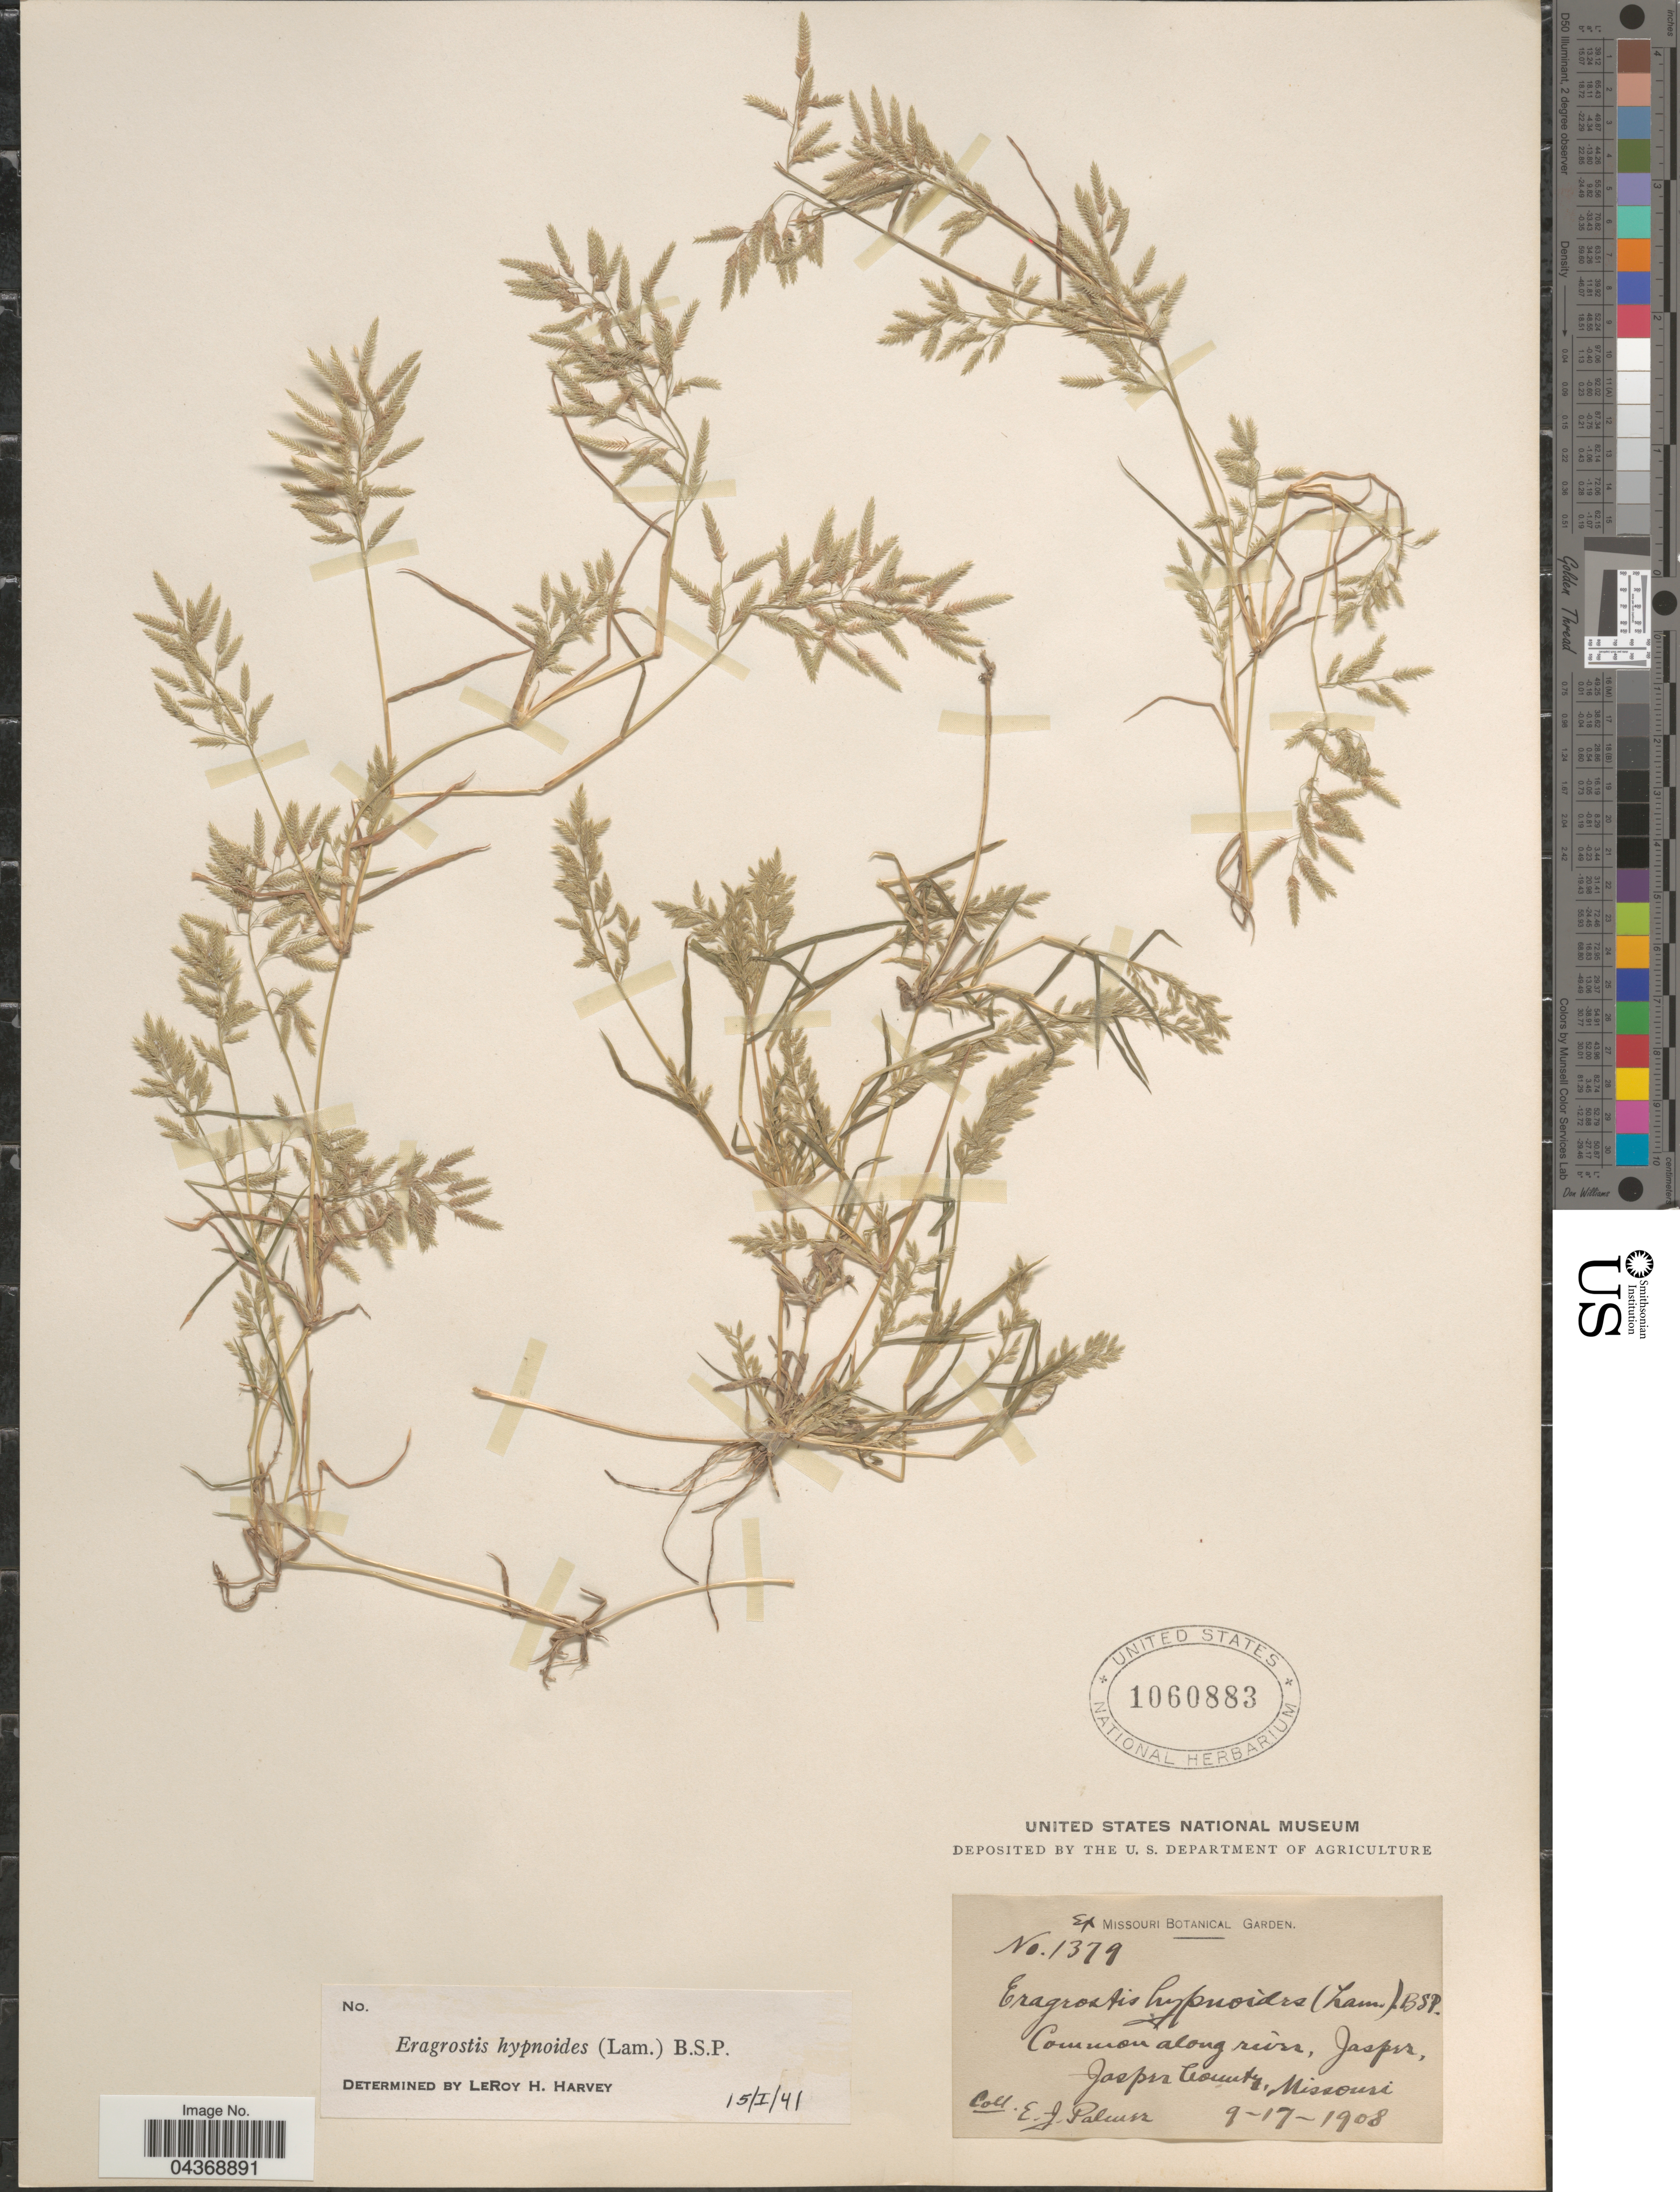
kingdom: Plantae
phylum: Tracheophyta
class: Liliopsida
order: Poales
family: Poaceae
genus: Eragrostis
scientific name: Eragrostis hypnoides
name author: (Lam.) Britton, Stearns & Poggenb.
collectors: E. J. Palmer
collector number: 1379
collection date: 1908-09-17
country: United States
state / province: Missouri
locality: Along river, Jasper, Jasper County.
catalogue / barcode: US 1060883